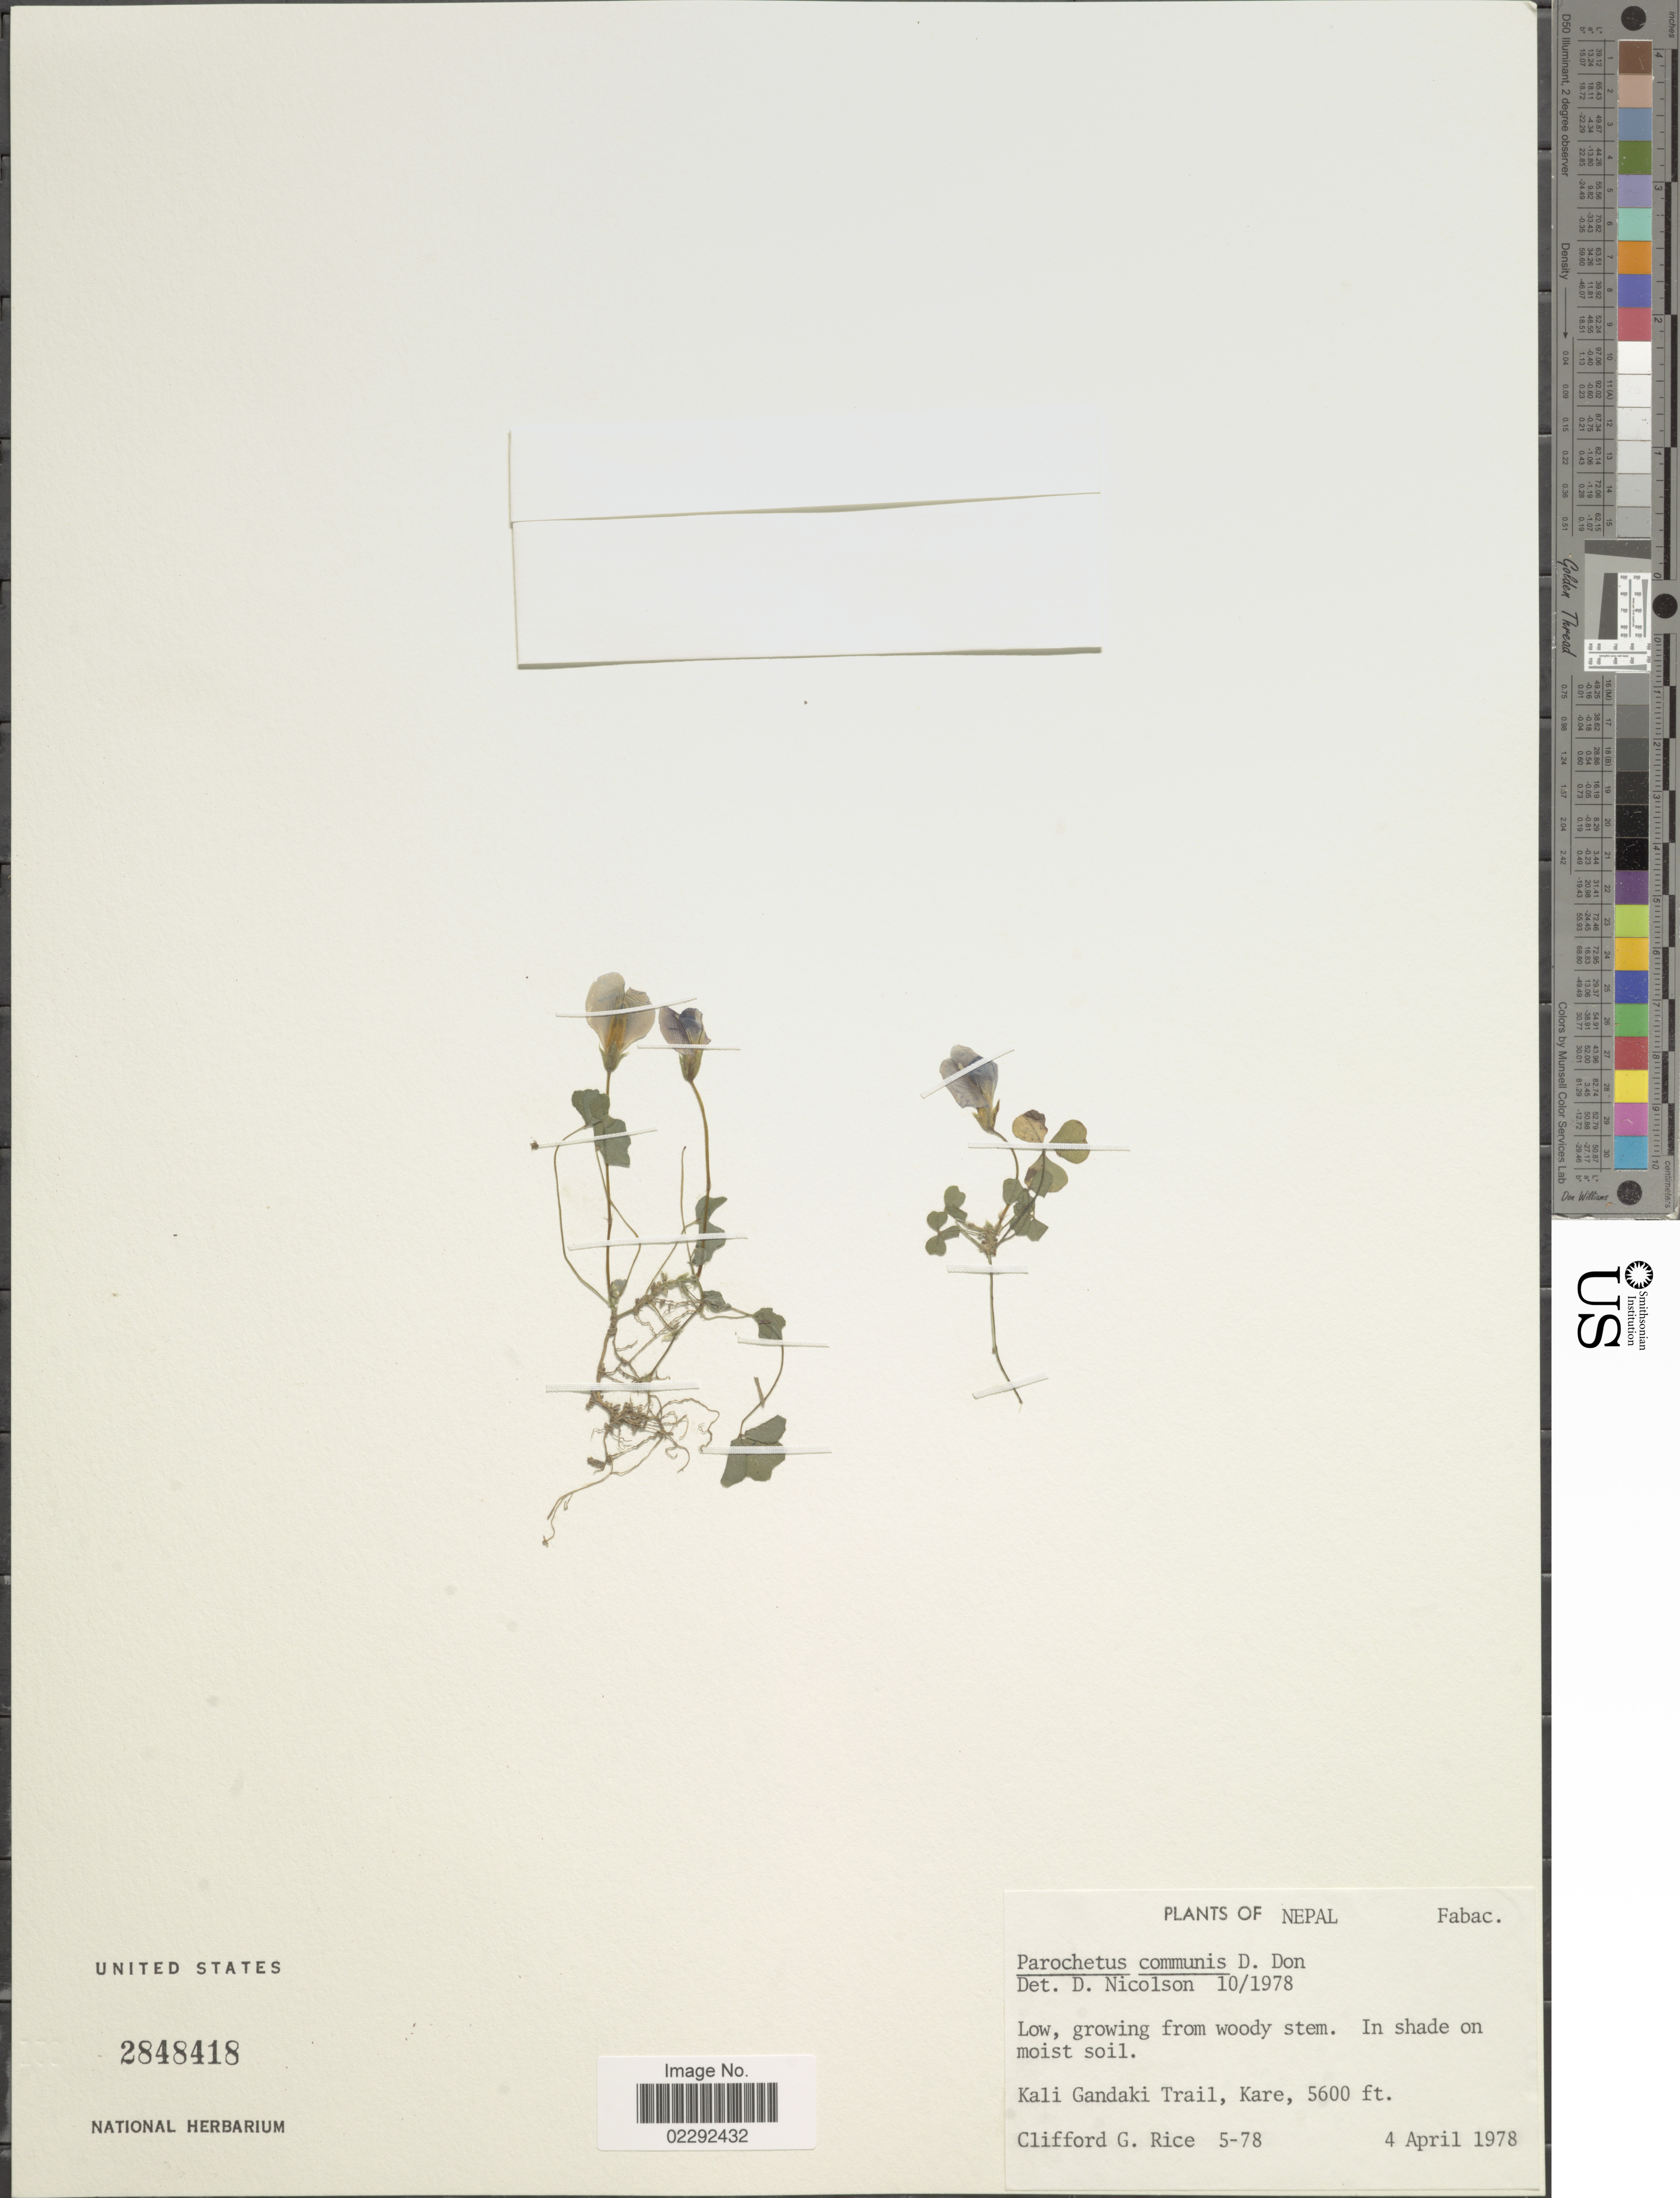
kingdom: Plantae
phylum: Tracheophyta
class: Magnoliopsida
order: Fabales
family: Fabaceae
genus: Parochetus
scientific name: Parochetus communis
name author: Buch.-Ham. ex D. Don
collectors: C. G. Rice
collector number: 5-78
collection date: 1978-04-04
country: Nepal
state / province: Gandaki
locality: Kali Gandaki Trail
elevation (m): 1707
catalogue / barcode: US 2848418